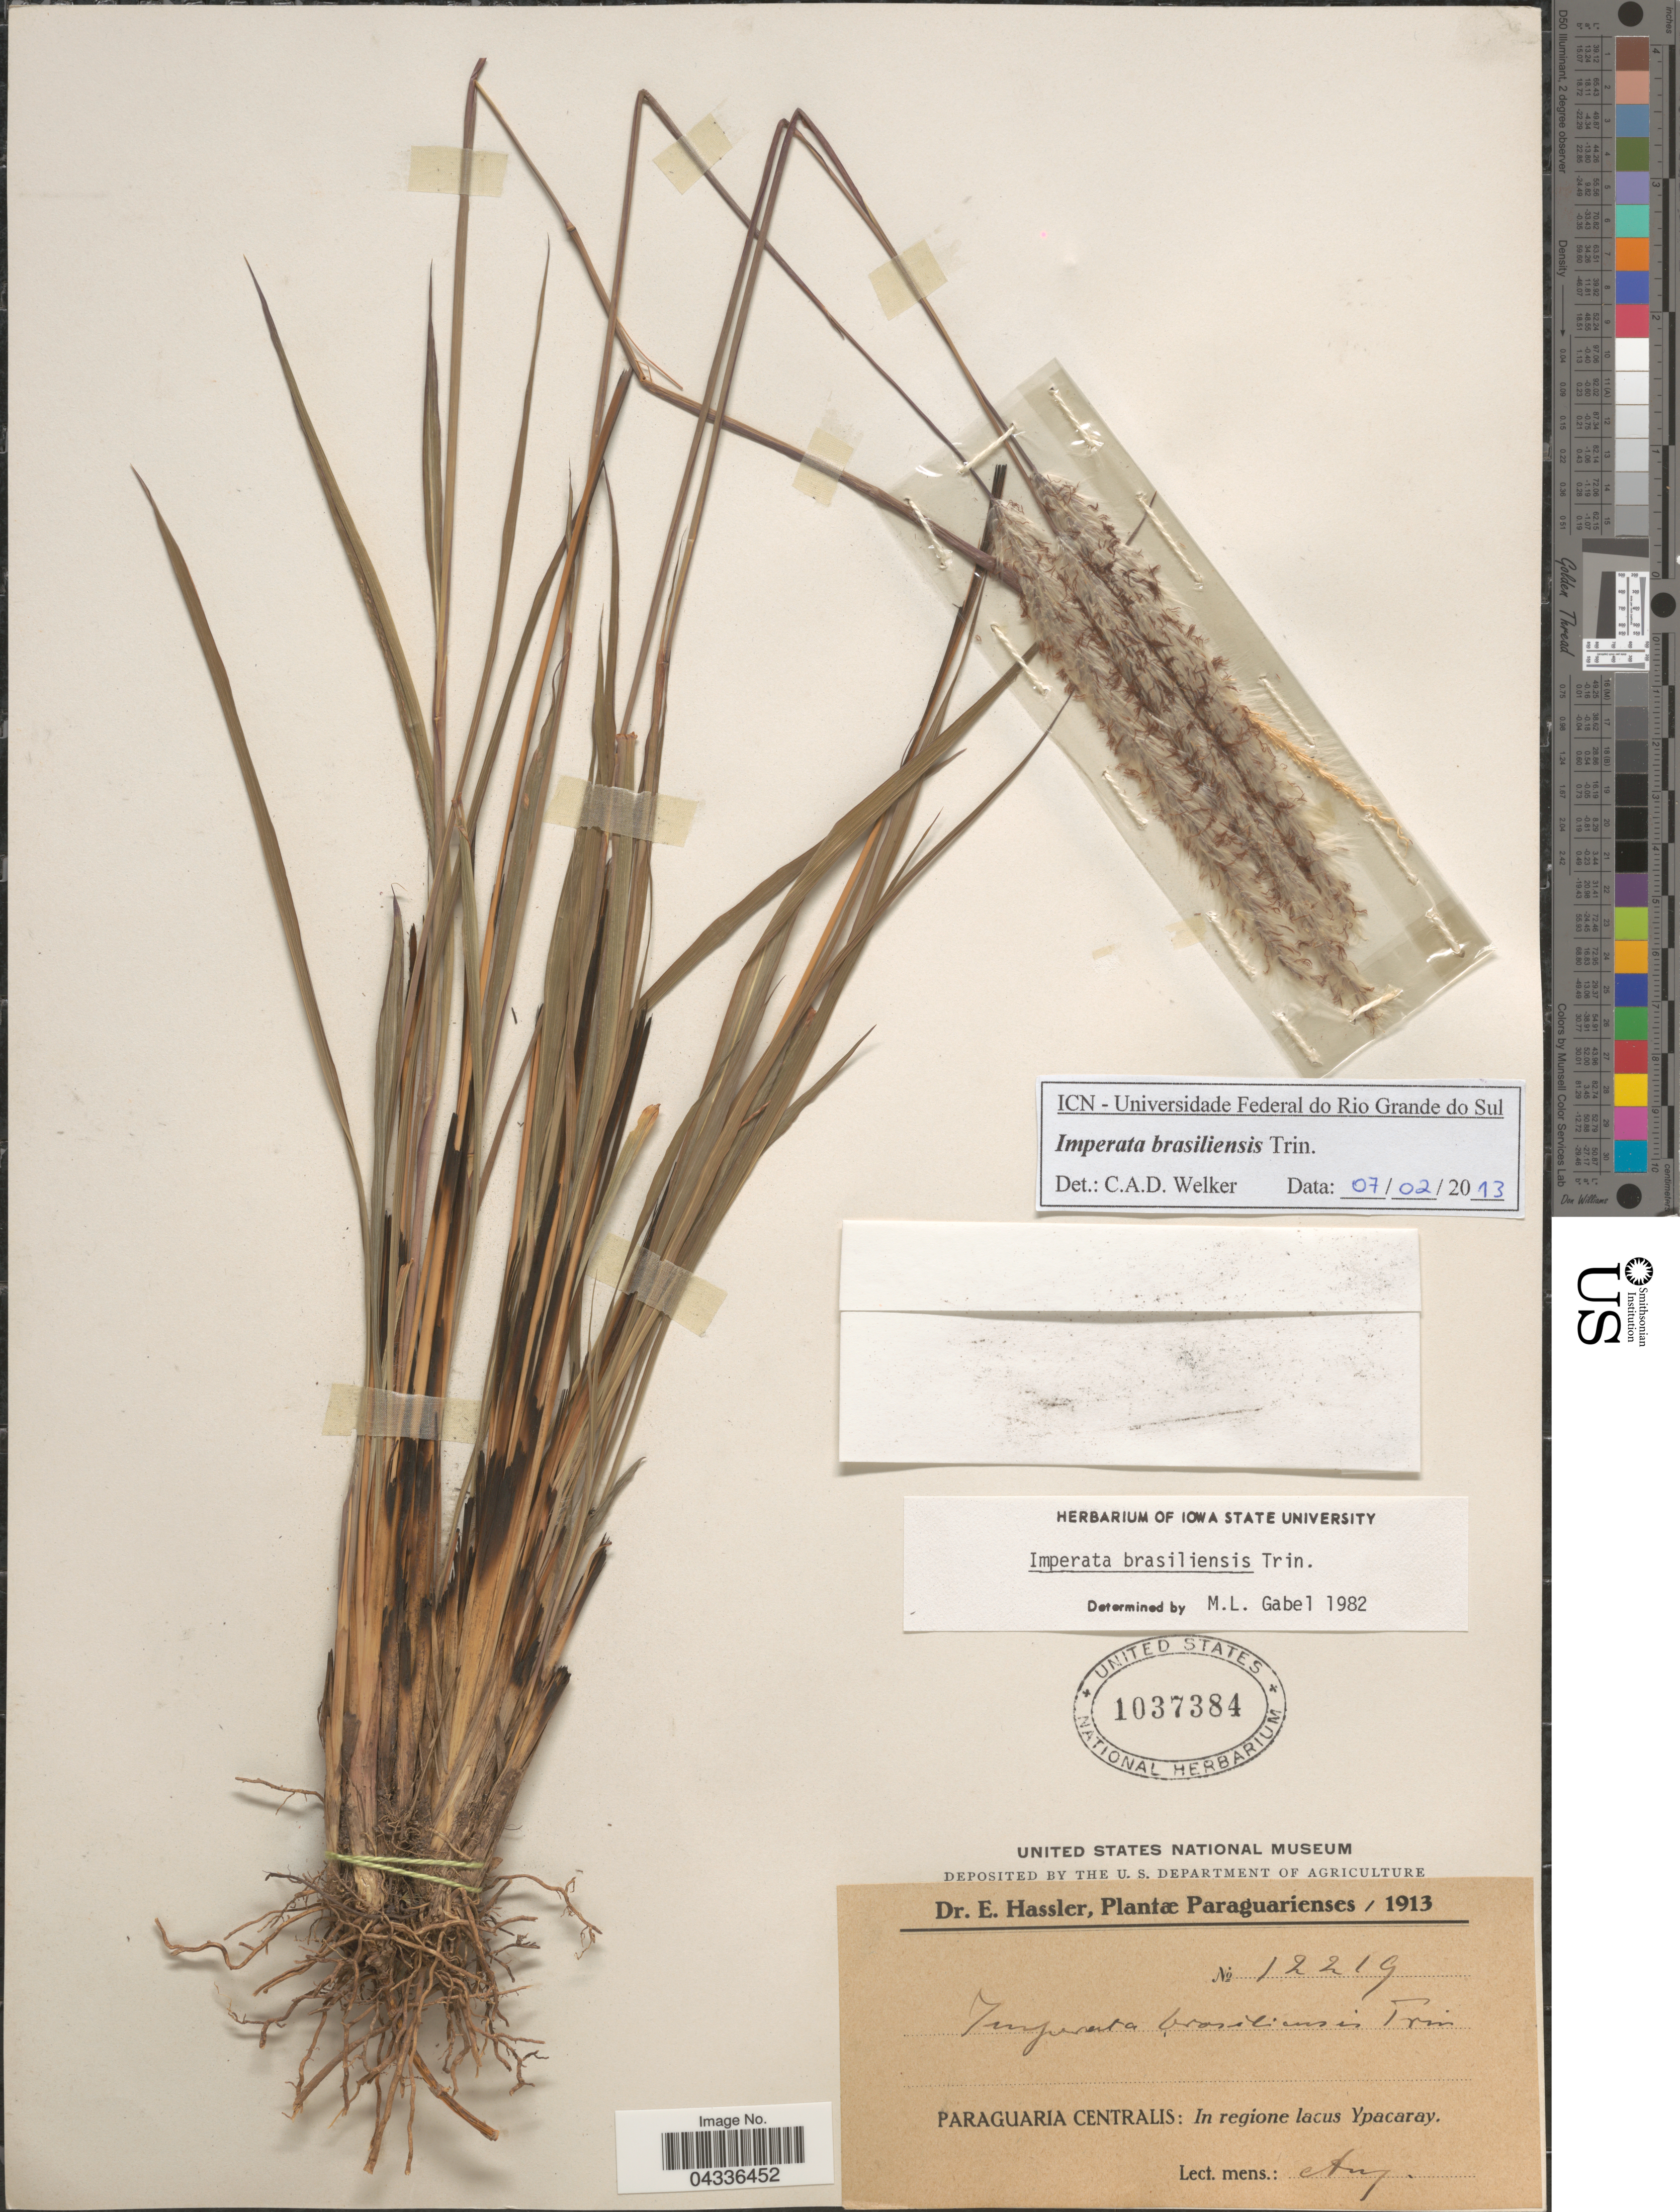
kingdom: Plantae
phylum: Tracheophyta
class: Liliopsida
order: Poales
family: Poaceae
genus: Imperata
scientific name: Imperata brasiliensis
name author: Trin.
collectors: E. Hassler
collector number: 12219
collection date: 1913-08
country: Paraguay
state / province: Paraguari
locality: Paraguaria Centralis: In regione lacus Ypacaray.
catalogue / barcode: US 1037384